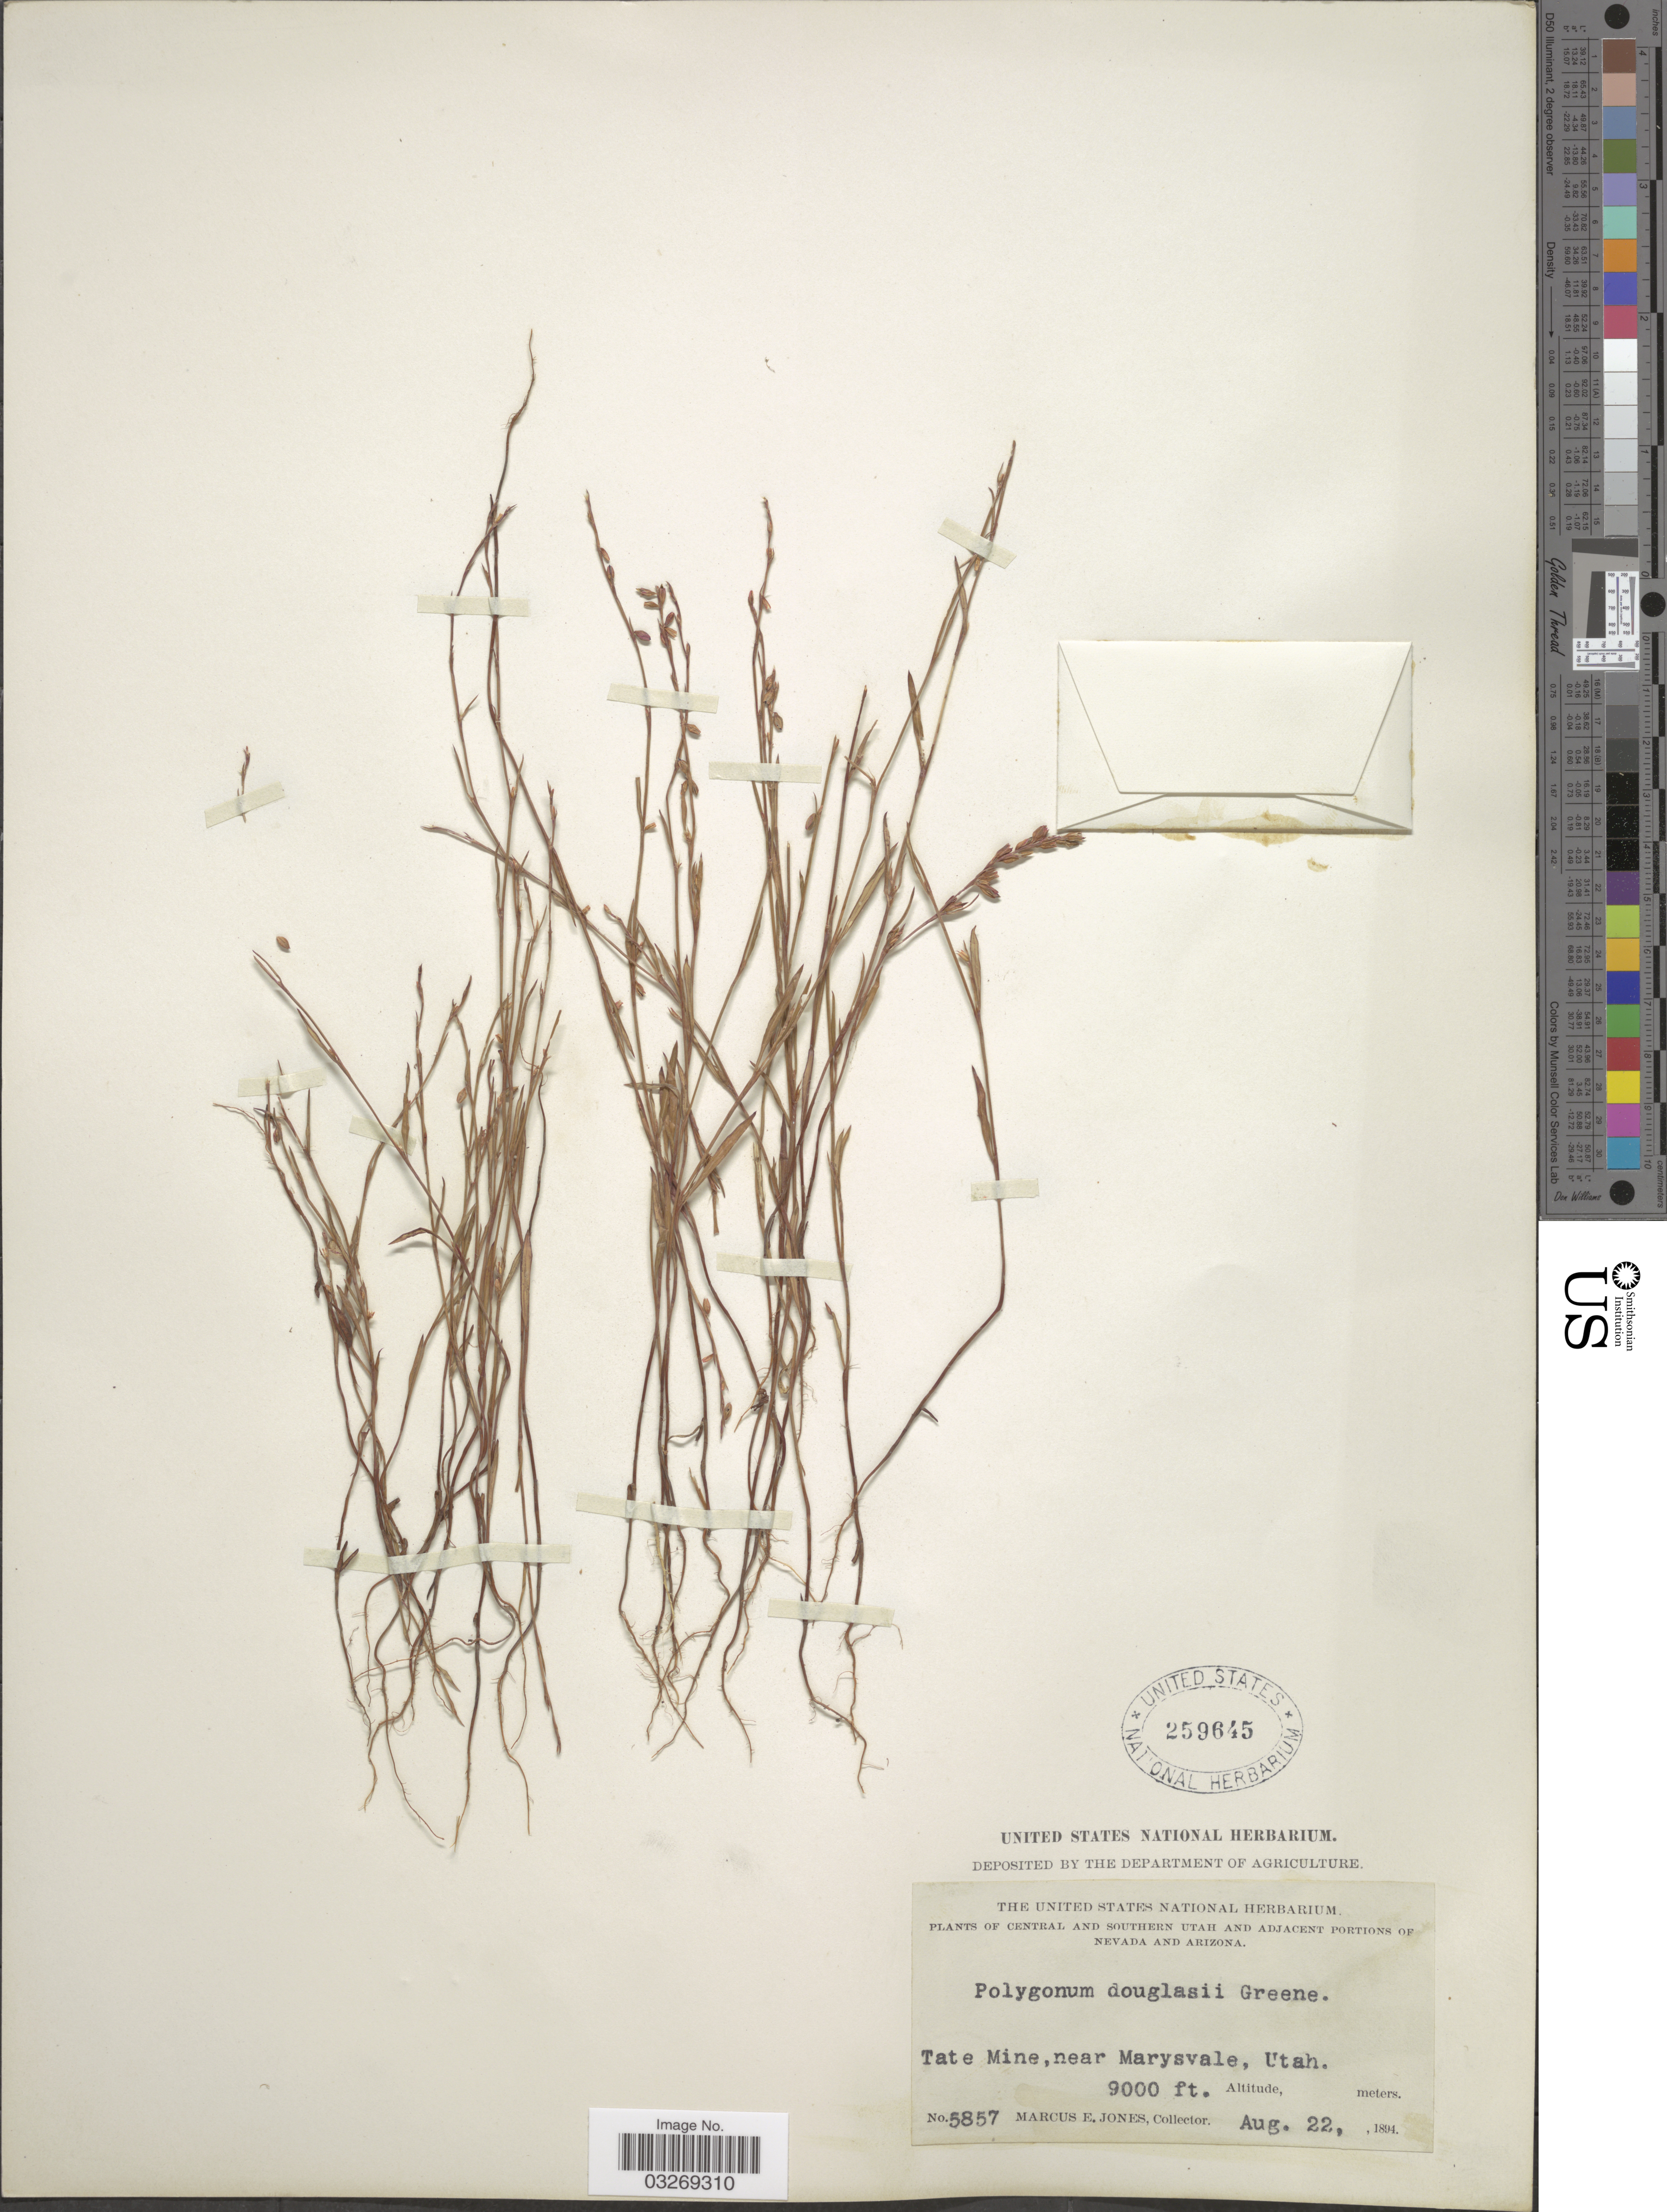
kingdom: Plantae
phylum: Tracheophyta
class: Magnoliopsida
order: Caryophyllales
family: Polygonaceae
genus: Polygonum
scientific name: Polygonum douglasii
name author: Greene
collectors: M. E. Jones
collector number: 5857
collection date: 1894-08-22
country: United States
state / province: Utah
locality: Central and Southern Utah, Tate Mine, near Marysvale.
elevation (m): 2743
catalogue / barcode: US 259645